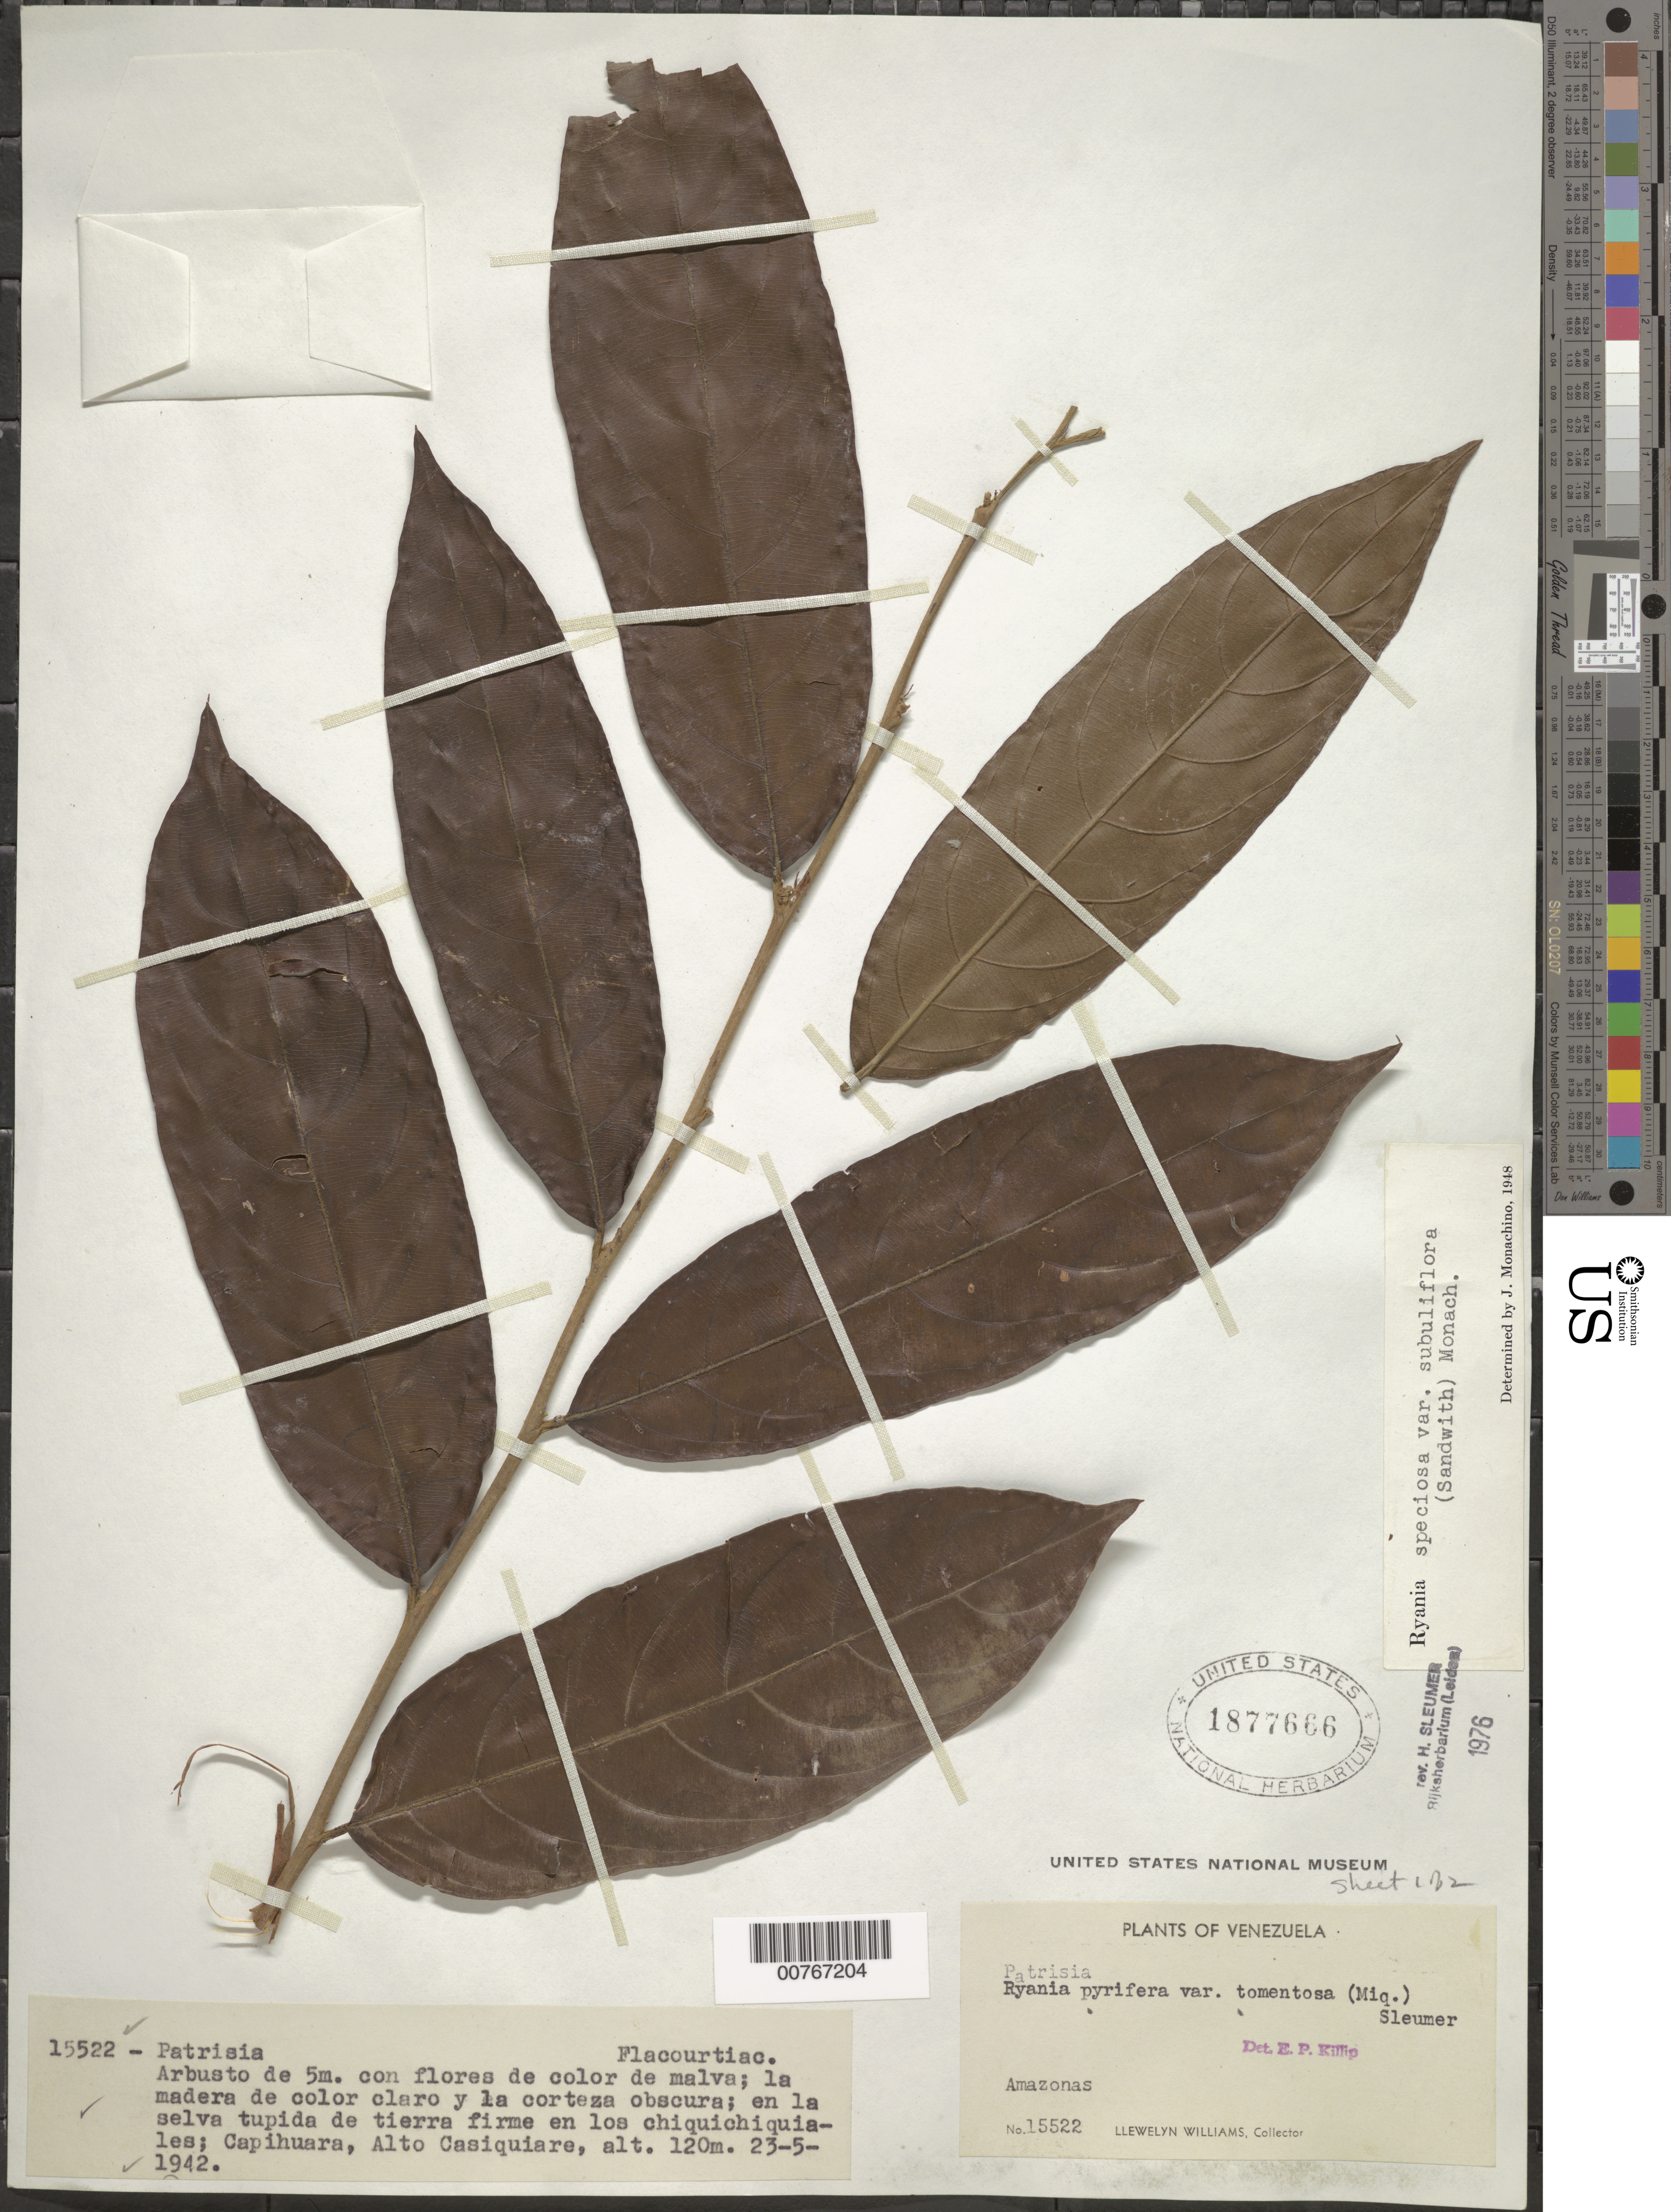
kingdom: Plantae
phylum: Tracheophyta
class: Magnoliopsida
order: Malpighiales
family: Salicaceae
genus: Ryania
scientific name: Ryania speciosa var. subuliflora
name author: (Sandwith) Monach.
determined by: Sleumer, H. O.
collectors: Ll. Williams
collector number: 15522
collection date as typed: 23-May-42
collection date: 1942-05-23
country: Venezuela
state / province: Amazonas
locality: Capihuara, Alto Casiquiare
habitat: Selva tupida de tierra firme en los chiquichiquiales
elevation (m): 120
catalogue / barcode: US 1877666